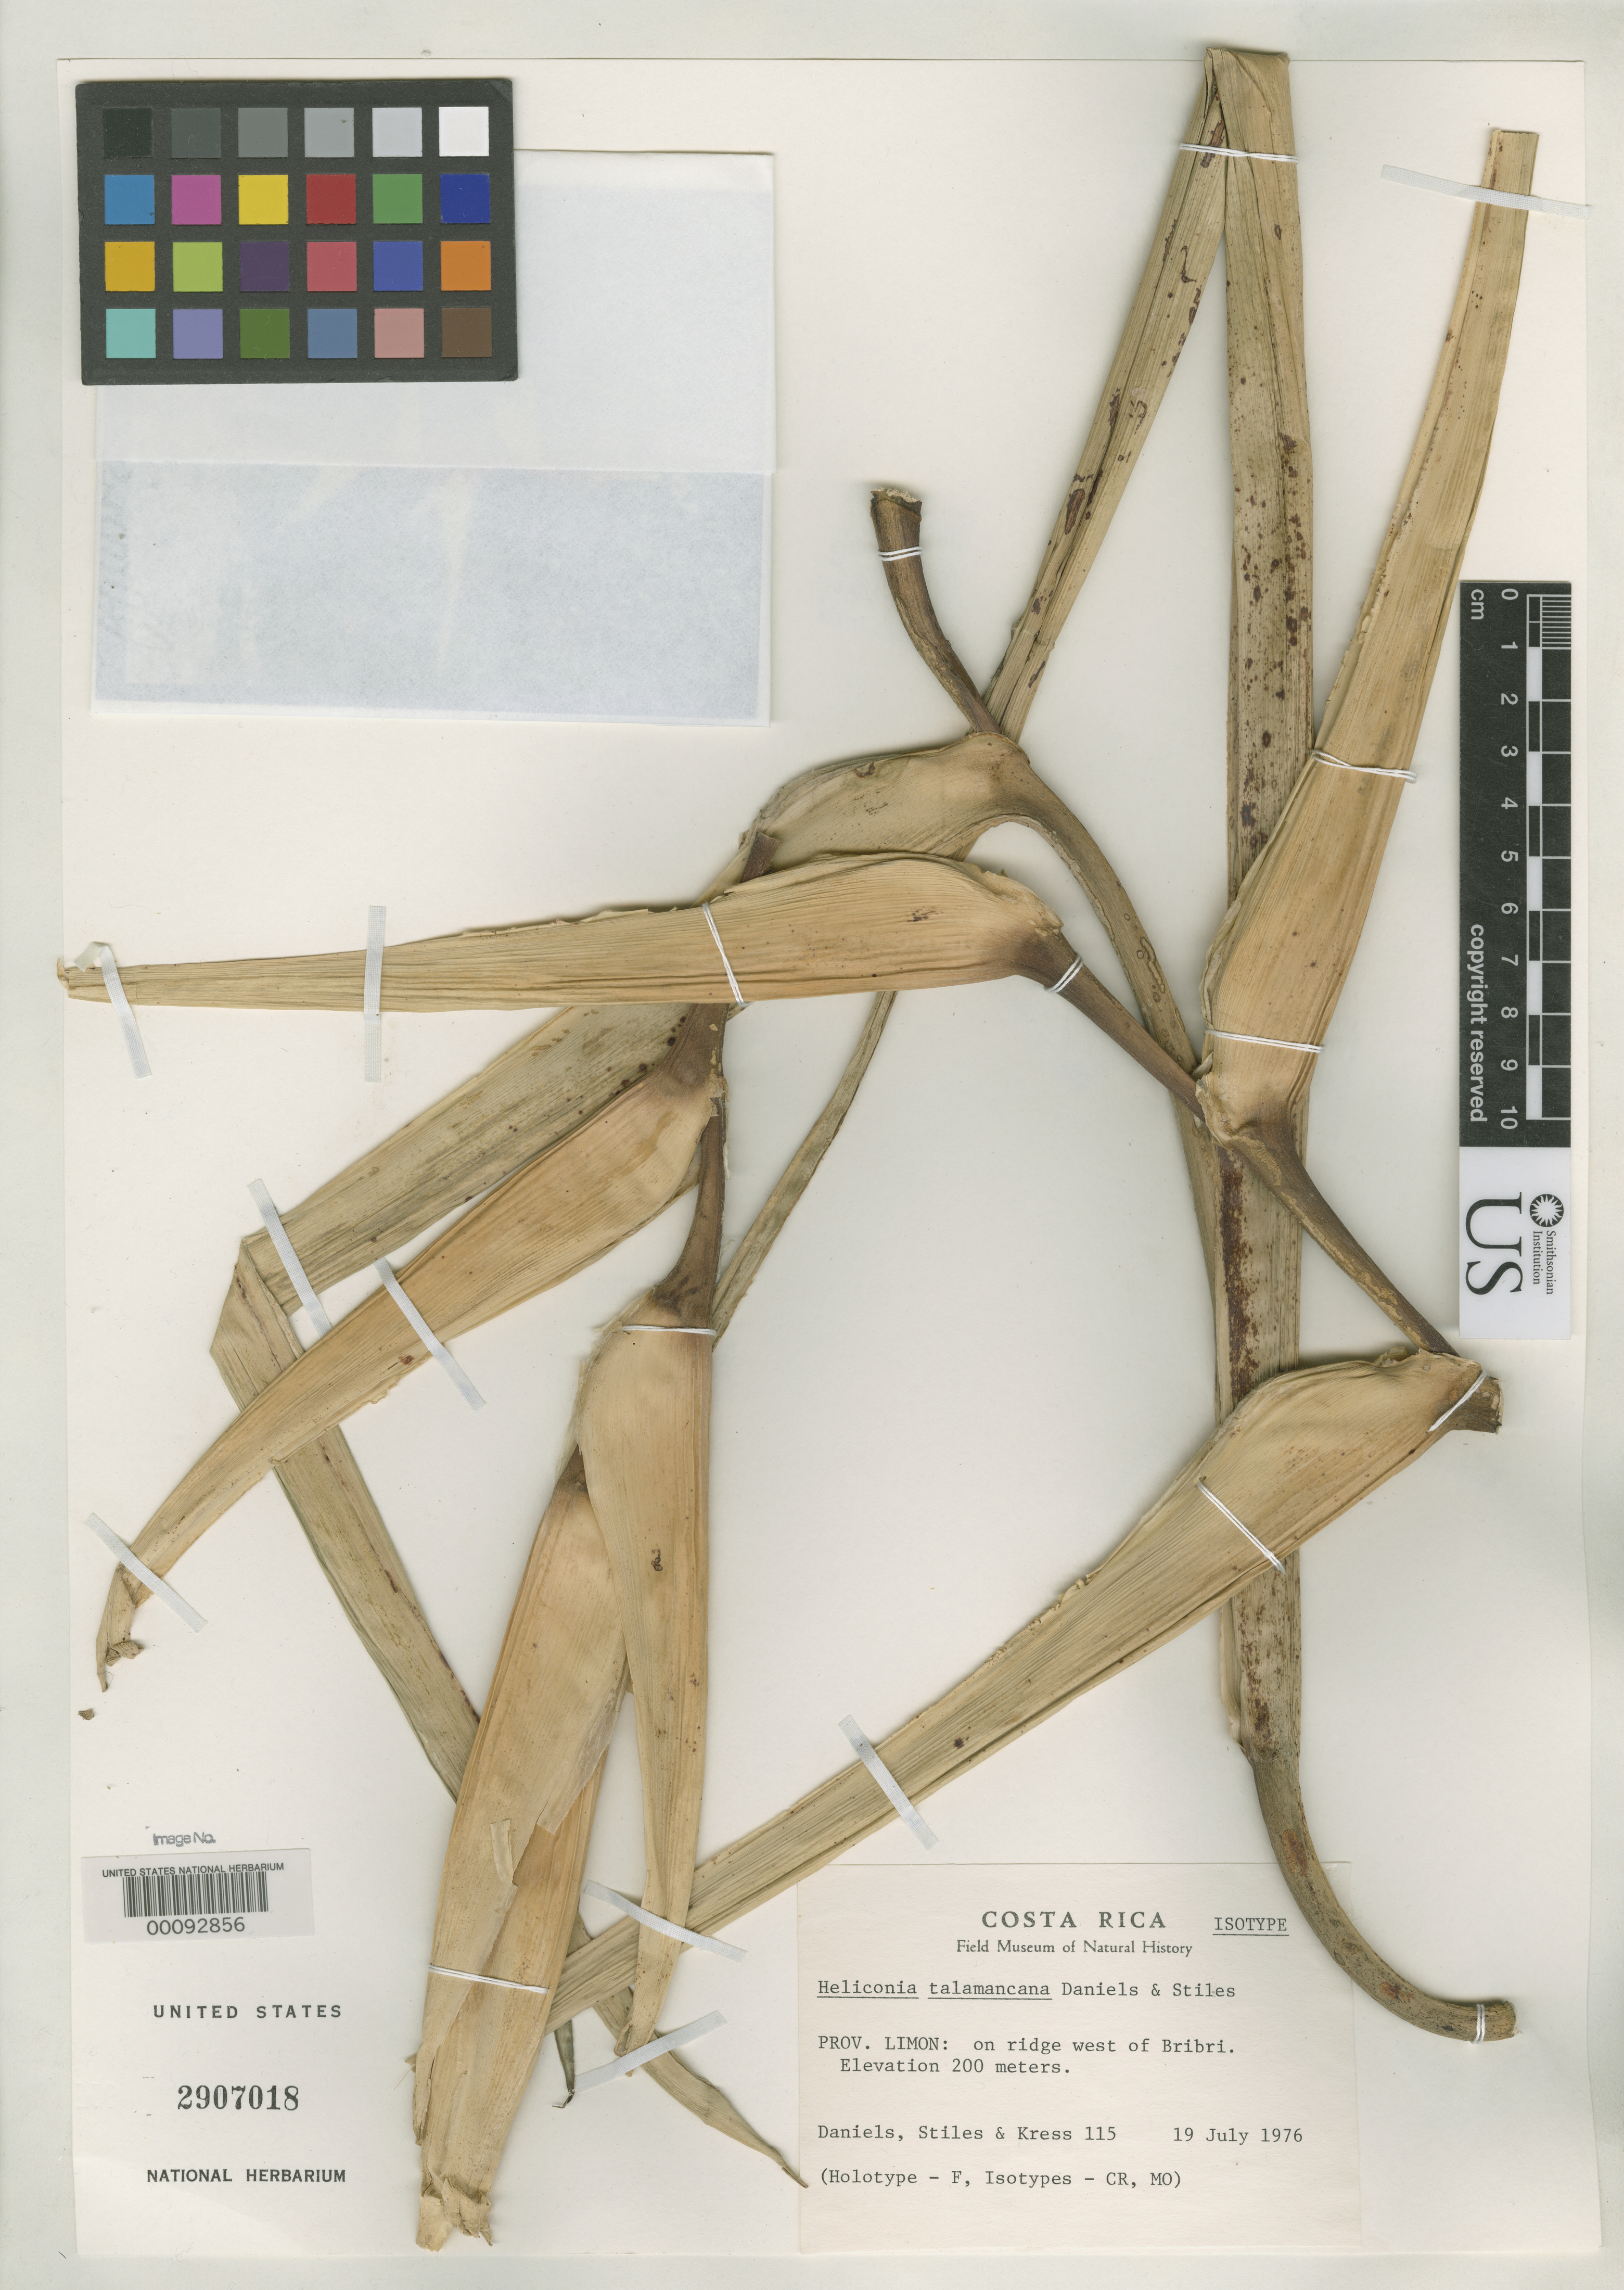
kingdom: Plantae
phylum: Tracheophyta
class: Liliopsida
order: Zingiberales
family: Heliconiaceae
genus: Heliconia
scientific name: Heliconia talamancana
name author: G.S. Daniels & F.G. Stiles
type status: Isotype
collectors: G. S. Daniels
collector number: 115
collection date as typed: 19 Jul 1976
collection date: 1976-07-19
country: Costa Rica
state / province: Limón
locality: On ridge W of Bribri.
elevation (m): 200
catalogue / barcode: US 2907018